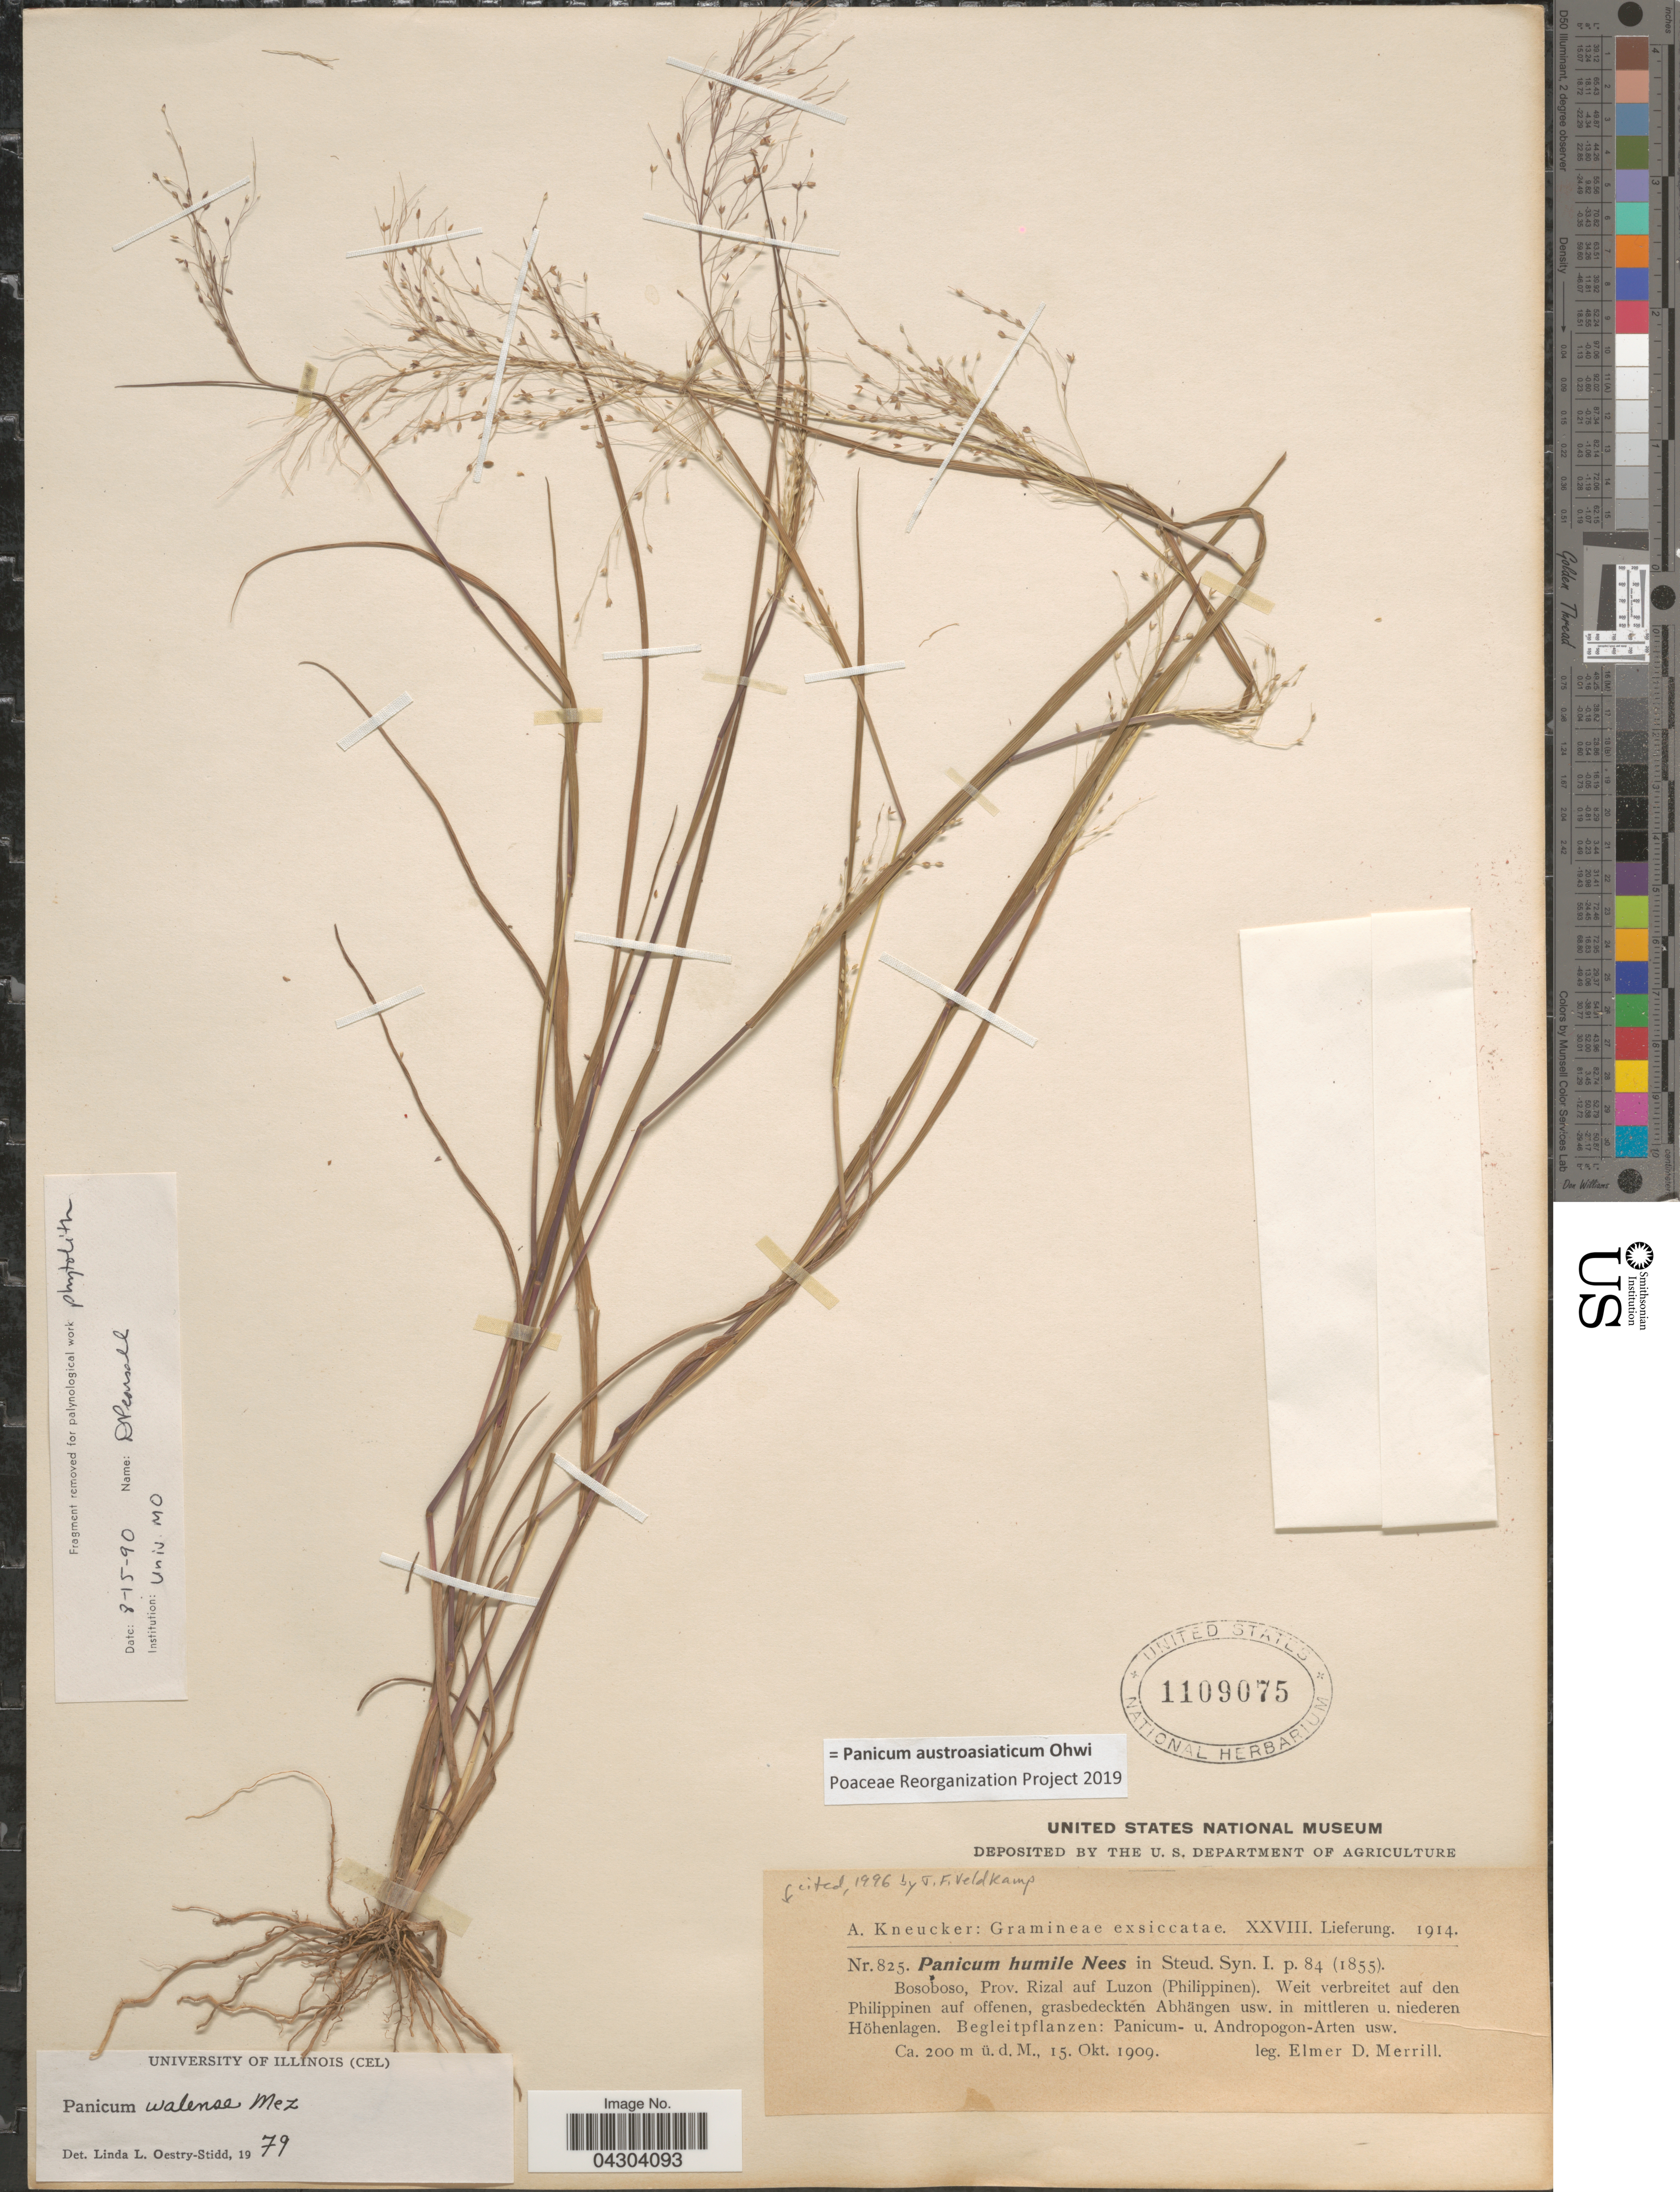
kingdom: Plantae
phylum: Tracheophyta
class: Liliopsida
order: Poales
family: Poaceae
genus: Panicum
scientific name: Panicum austroasiaticum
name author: Ohwi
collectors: E. D. Merrill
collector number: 825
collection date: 1909-10-15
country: Philippines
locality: Bosoboso, Prov. Rizal auf Luzon.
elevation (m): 200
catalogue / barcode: US 1109075